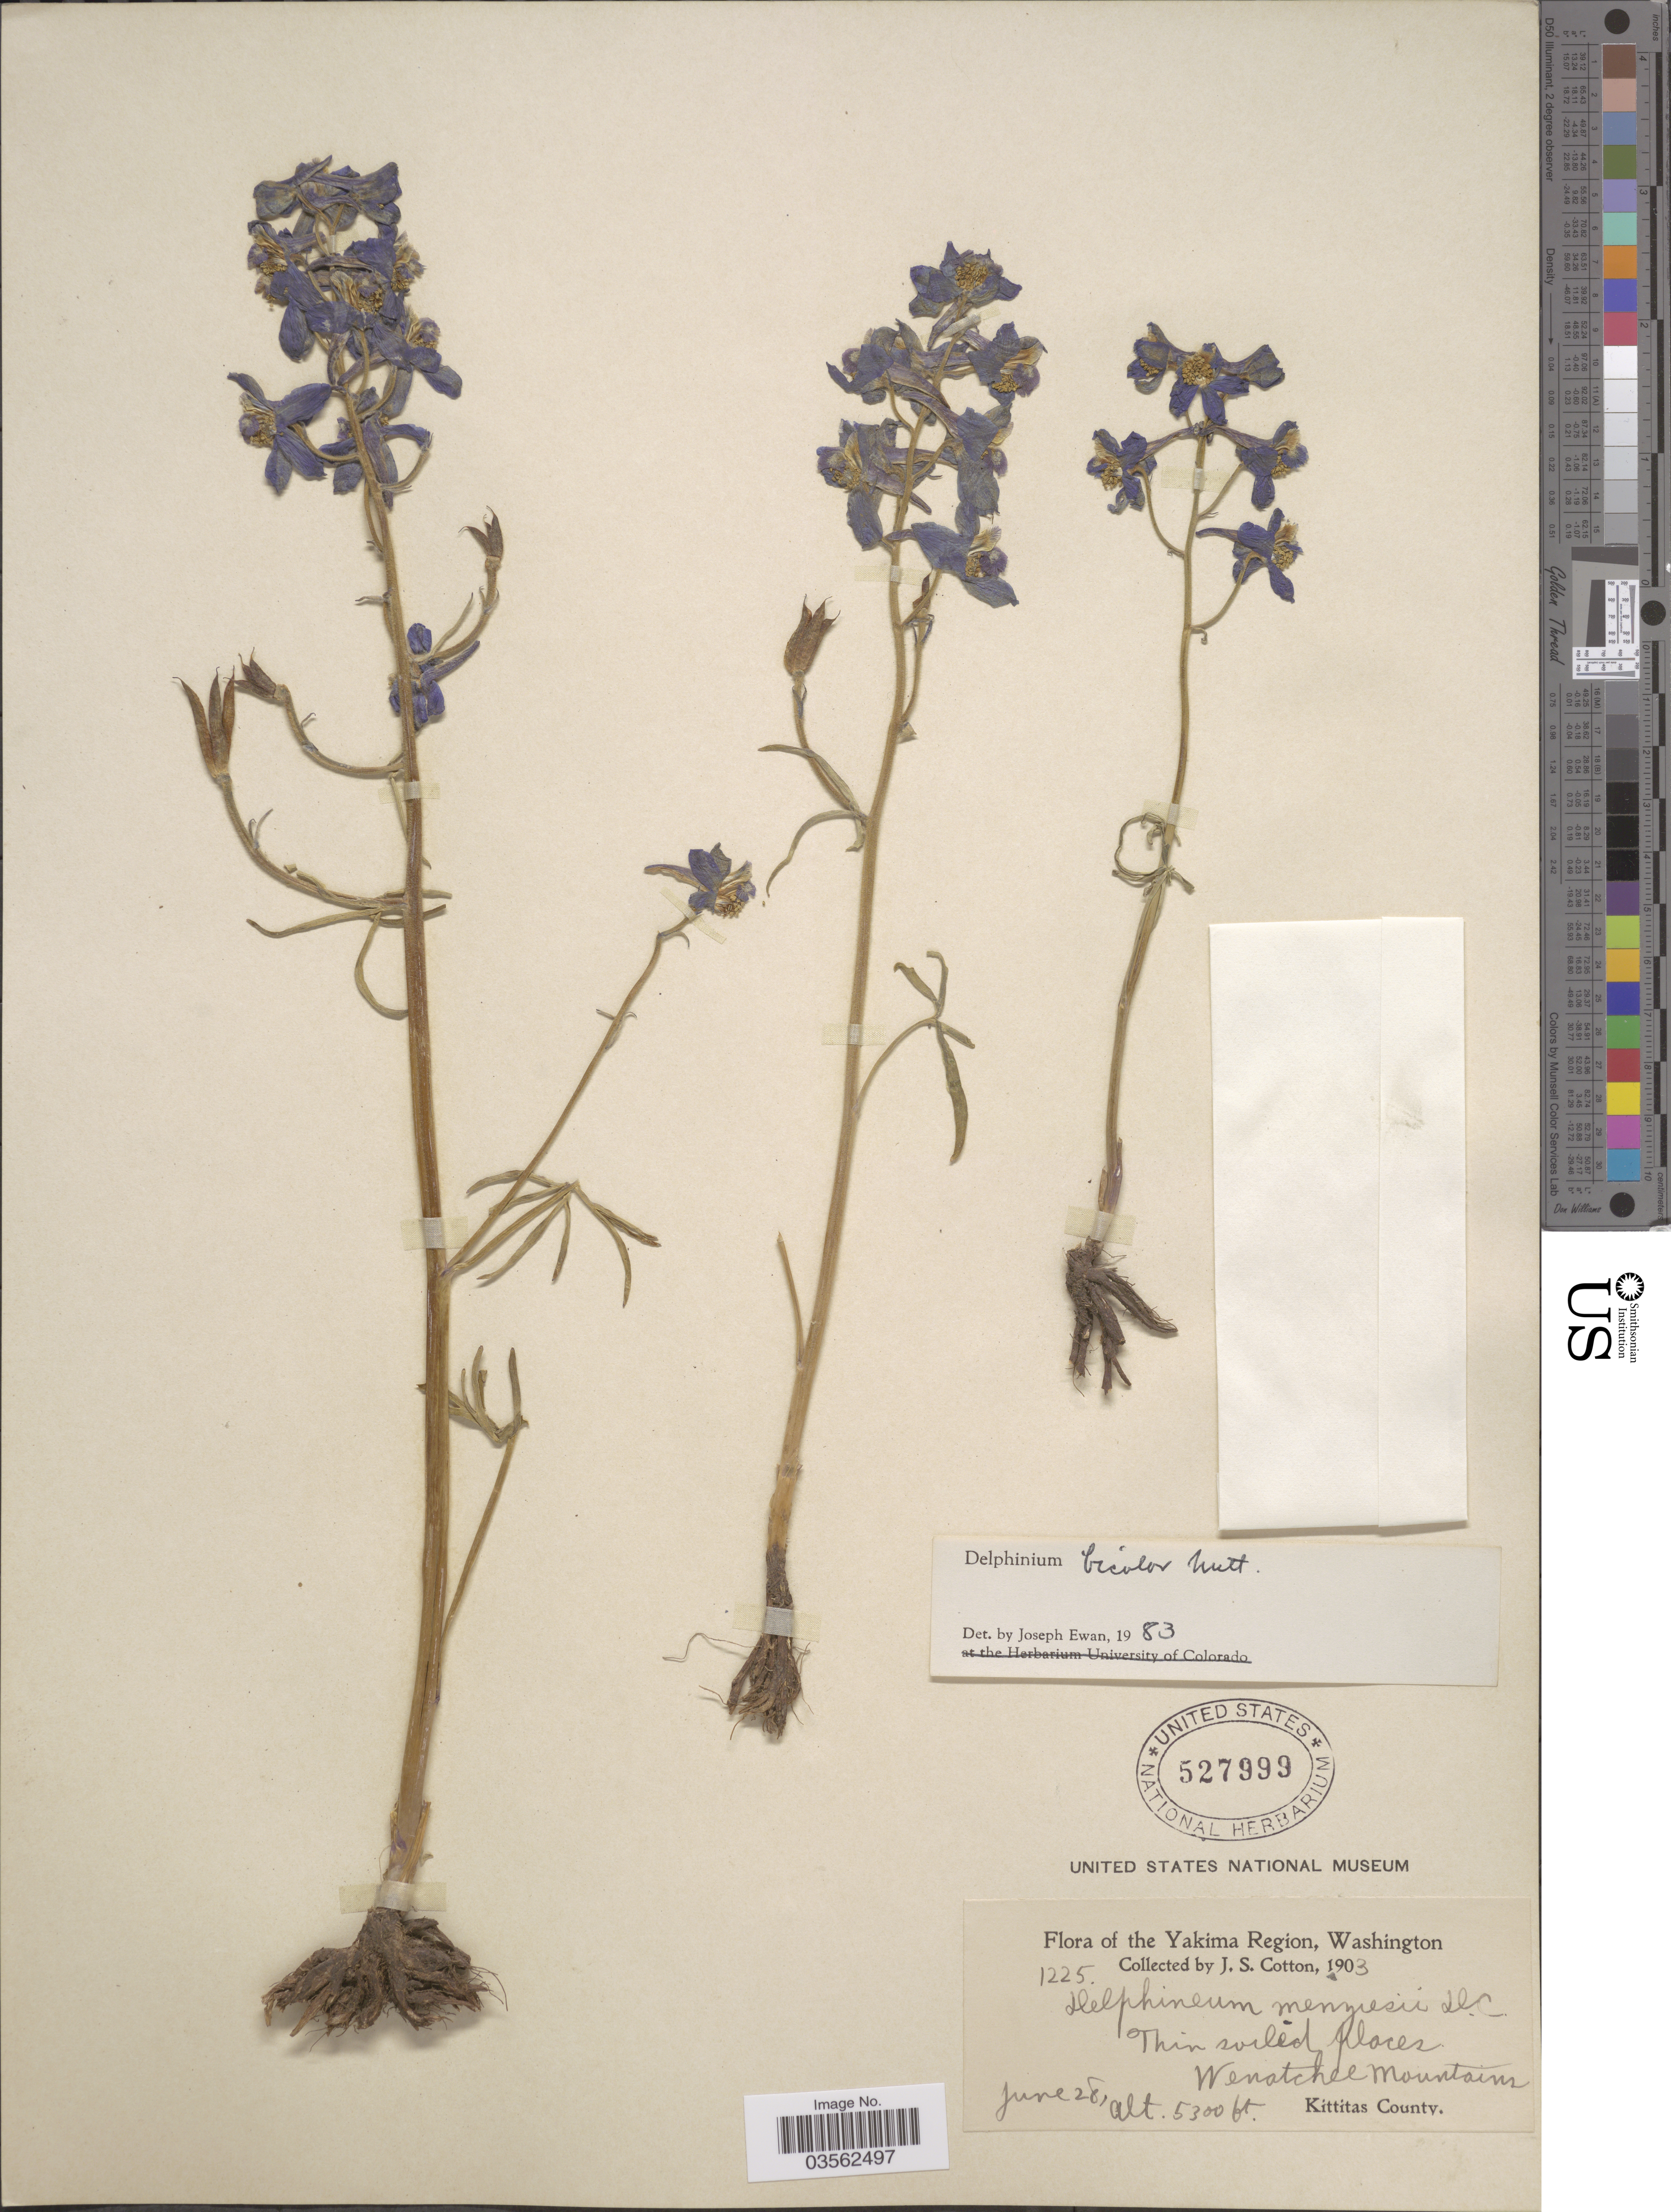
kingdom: Plantae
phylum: Tracheophyta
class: Magnoliopsida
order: Ranunculales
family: Ranunculaceae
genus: Delphinium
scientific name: Delphinium bicolor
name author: Nutt.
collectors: J. S. Cotton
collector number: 1225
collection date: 1903-06-28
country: United States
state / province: Washington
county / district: Kittitas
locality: Yakima Region. Wenatchee Mountains. Kittitas County.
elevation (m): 1615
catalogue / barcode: US 527999